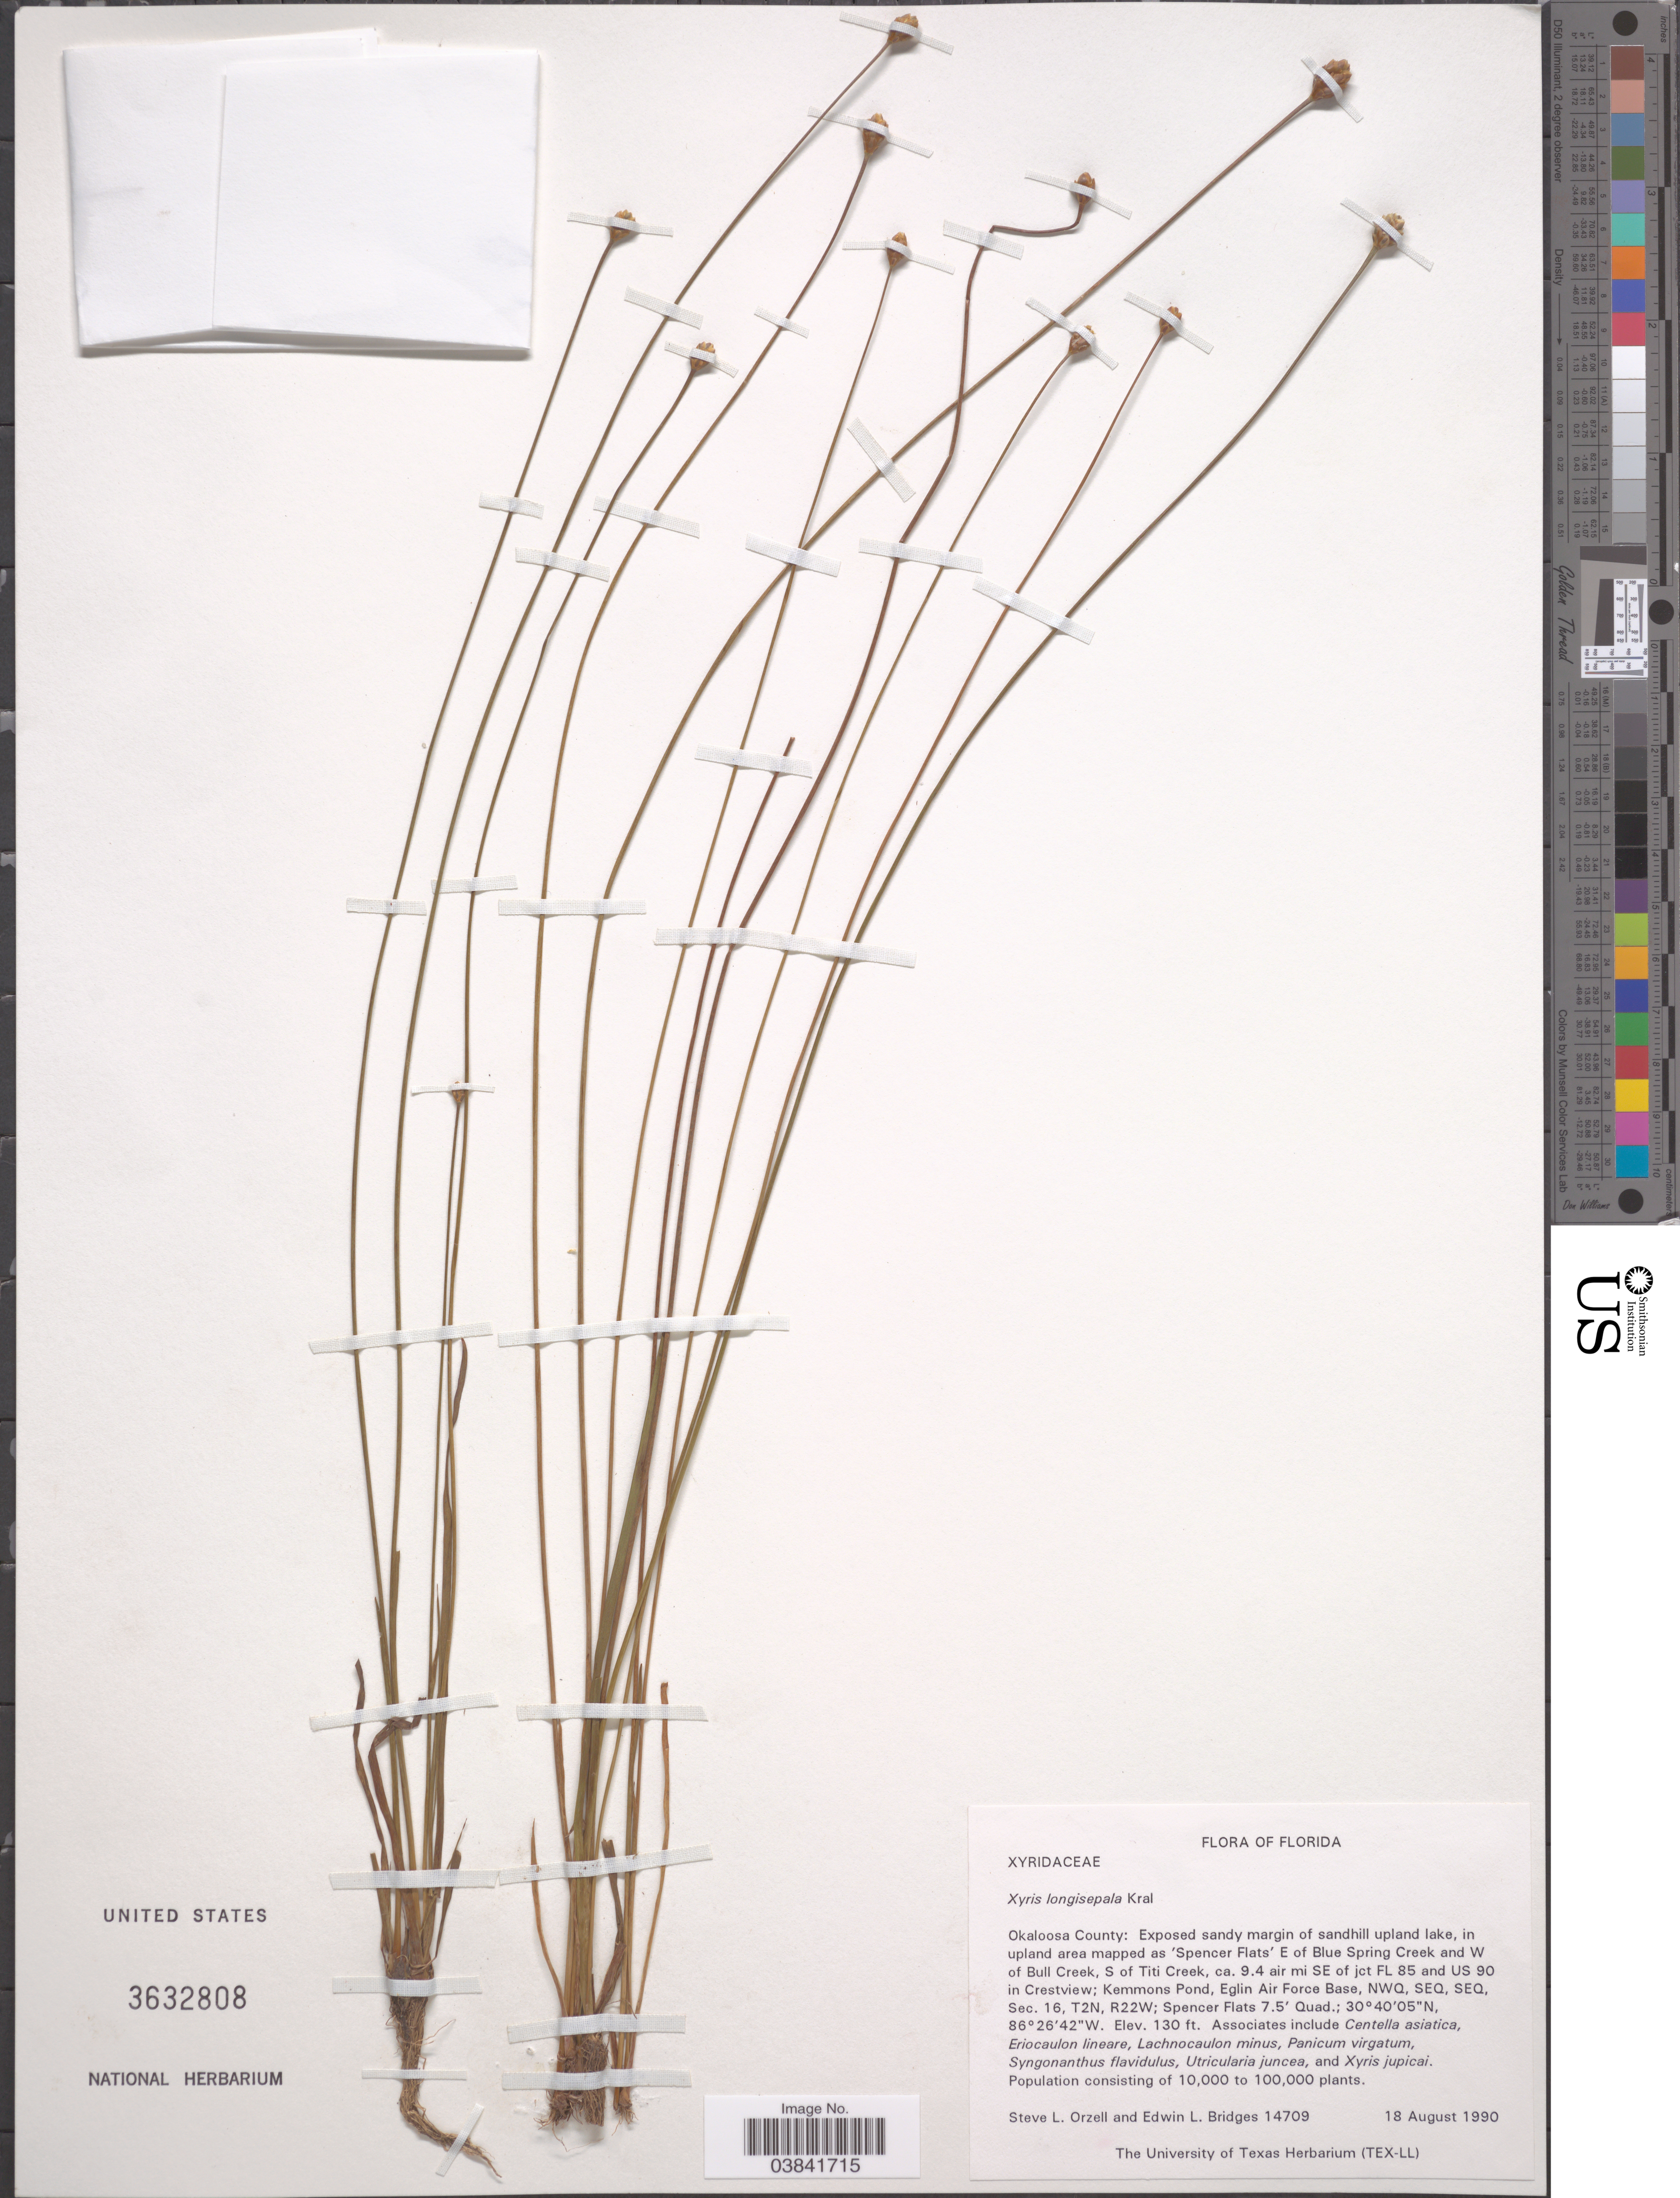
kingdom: Plantae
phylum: Tracheophyta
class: Liliopsida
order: Poales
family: Xyridaceae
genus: Xyris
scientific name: Xyris longisepala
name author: Kral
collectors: S. Orzell & E. Bridges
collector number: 14709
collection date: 1990-08-18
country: United States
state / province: Florida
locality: Okaloosa County: Exposed sandy margin of sandhill upland lake, in upland area mappes as 'Spencer Flats' E of Blue Spring Creek and W of Bull Creek, S of Titi Creek, ca. 9.4 air mi SE of jct FL 85 and US 90 in Crestview; Kemmons Pond, Eglin Air Force Base, NWQ, SEQ, SEQ, Sec. 16, T2N, R22W; Spencer Flats 7.5' Quad.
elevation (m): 40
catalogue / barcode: US 3632808